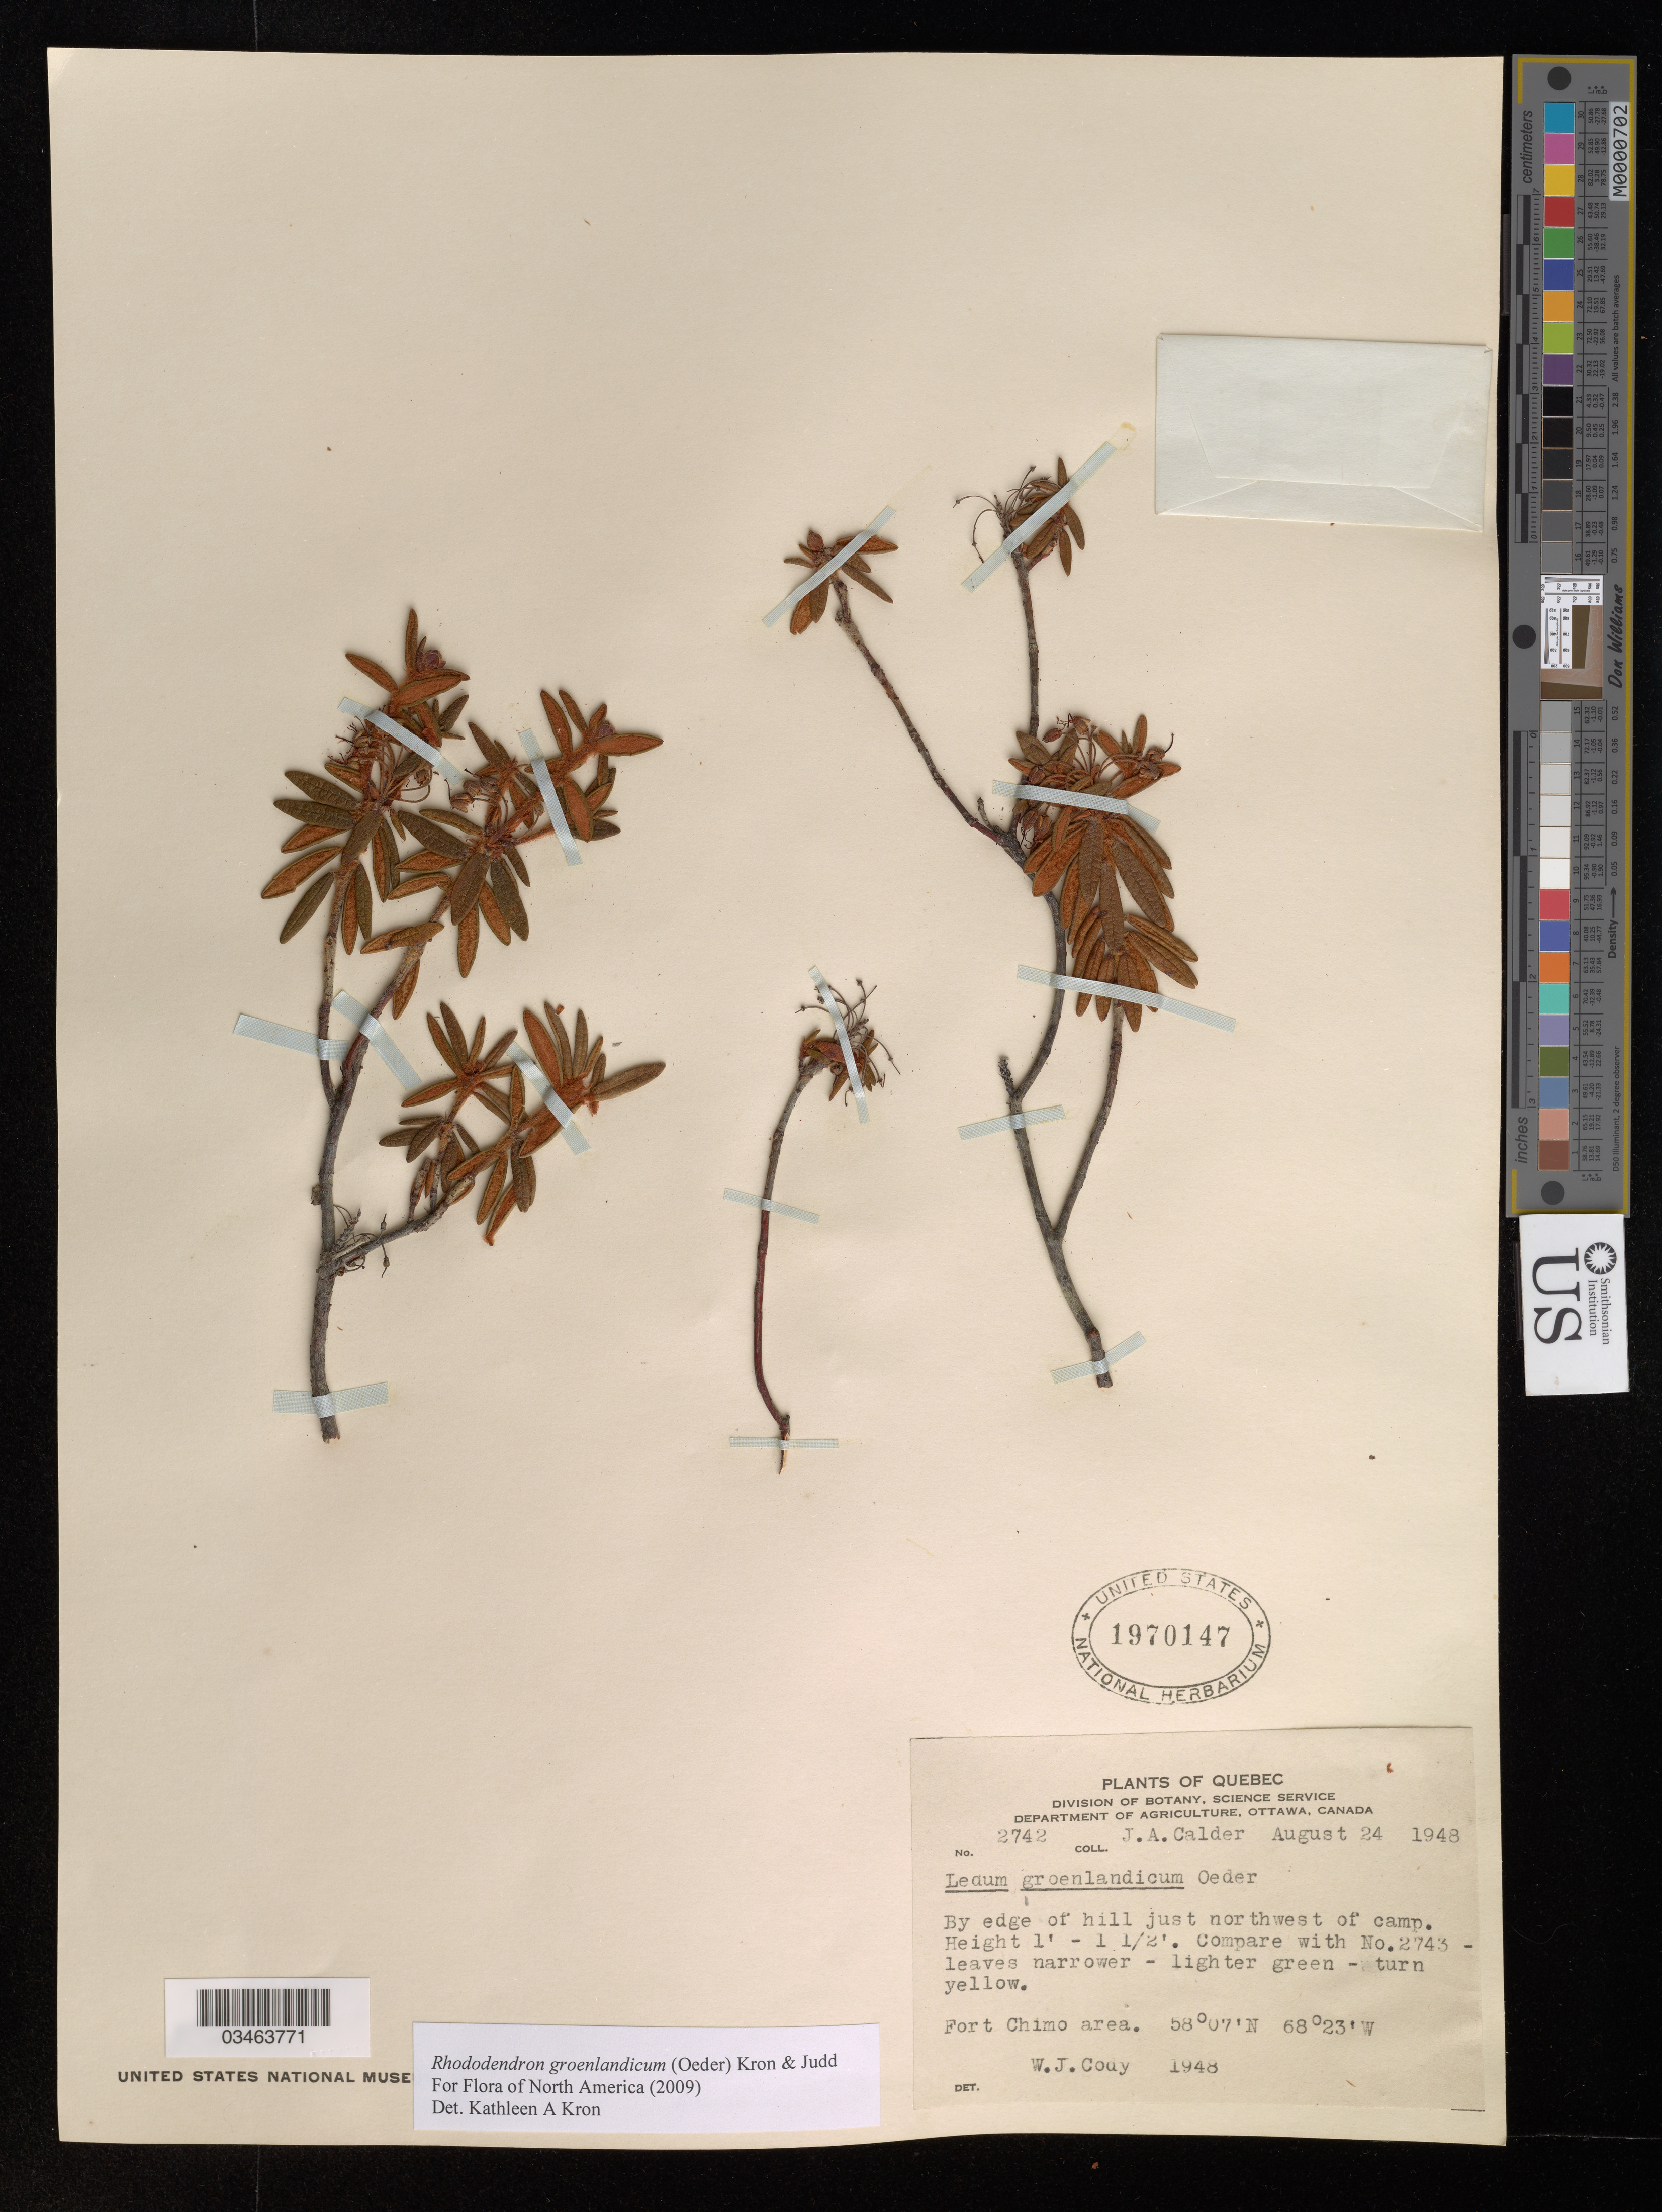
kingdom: Plantae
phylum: Tracheophyta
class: Magnoliopsida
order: Ericales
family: Ericaceae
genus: Rhododendron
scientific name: Rhododendron groenlandicum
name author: (Oeder) Kron & Judd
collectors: J. A. Calder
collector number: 2742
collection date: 1948-08-24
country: Canada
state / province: Quebec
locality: By edge of hill just northwest of camp. Fort Chimo area.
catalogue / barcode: US 1970147